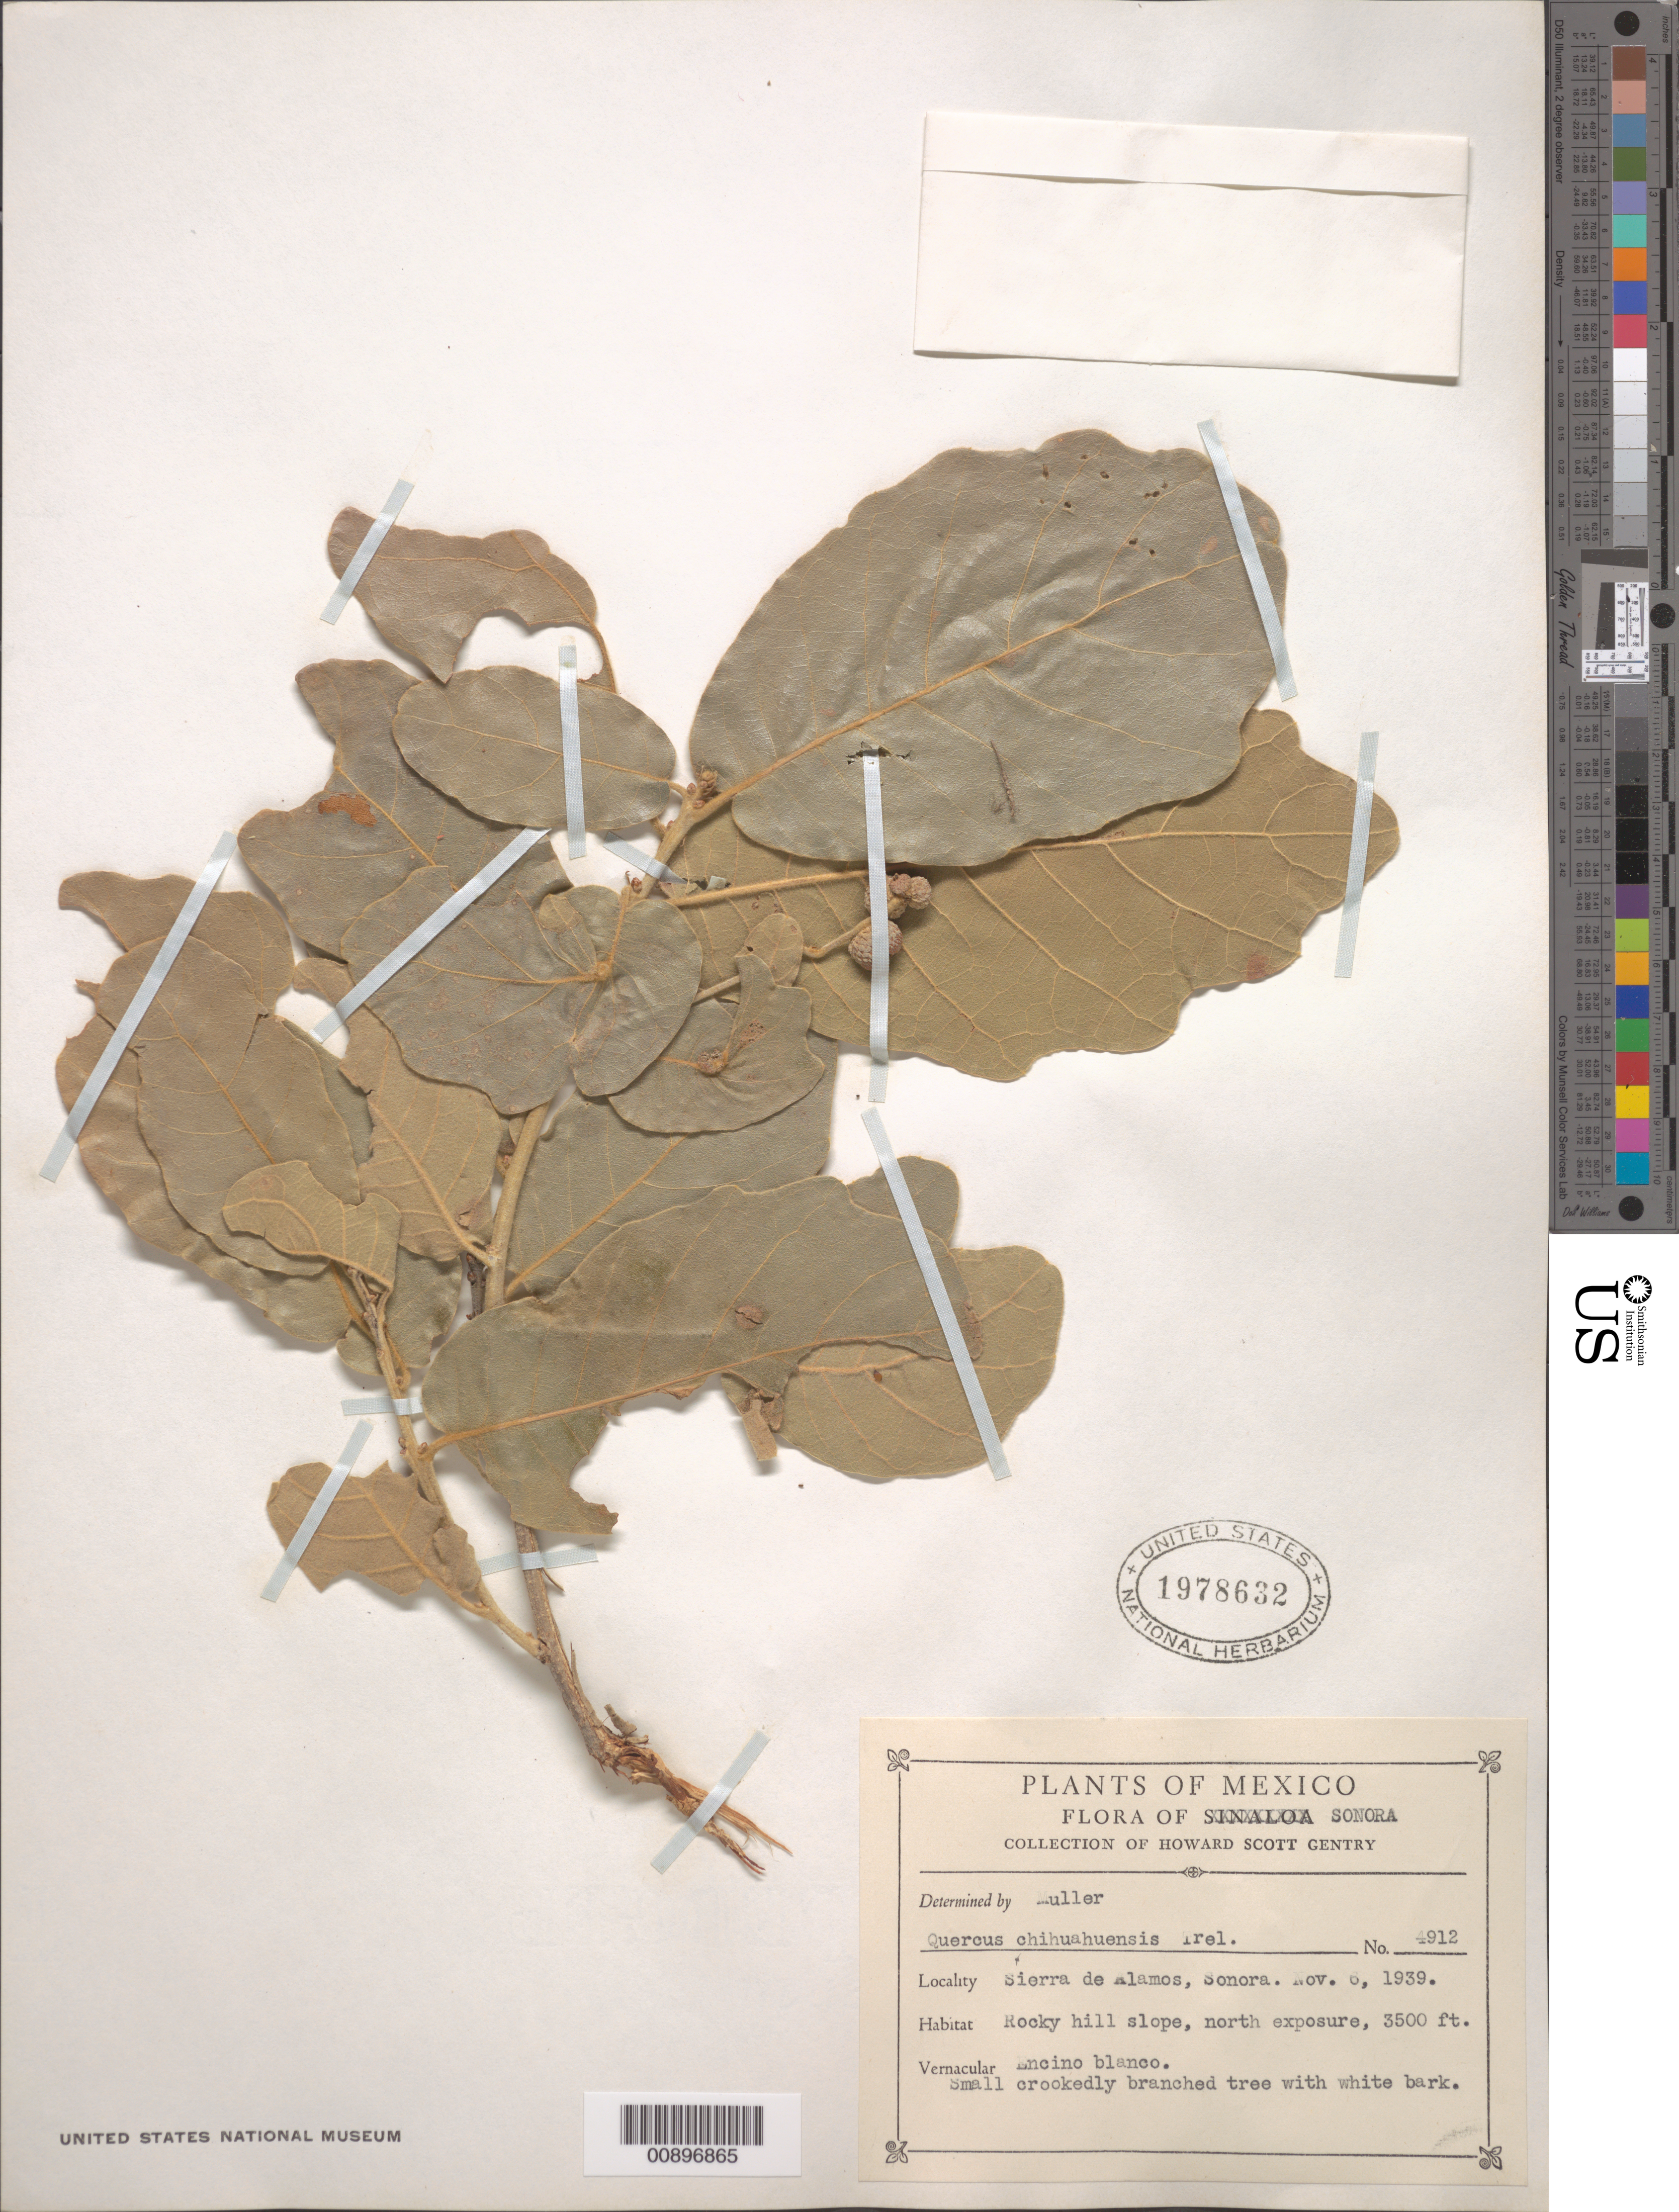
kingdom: Plantae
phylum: Tracheophyta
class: Magnoliopsida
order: Fagales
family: Fagaceae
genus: Quercus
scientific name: Quercus chihuahuensis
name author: Trel.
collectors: H. S. Gentry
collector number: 4912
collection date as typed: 06 Nov 1939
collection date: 1939-11-06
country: Mexico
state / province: Sonora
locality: Sierra de Alamos, Sonora.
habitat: Rocky hill slope, north exposure.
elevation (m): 1067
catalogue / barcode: US 1978632